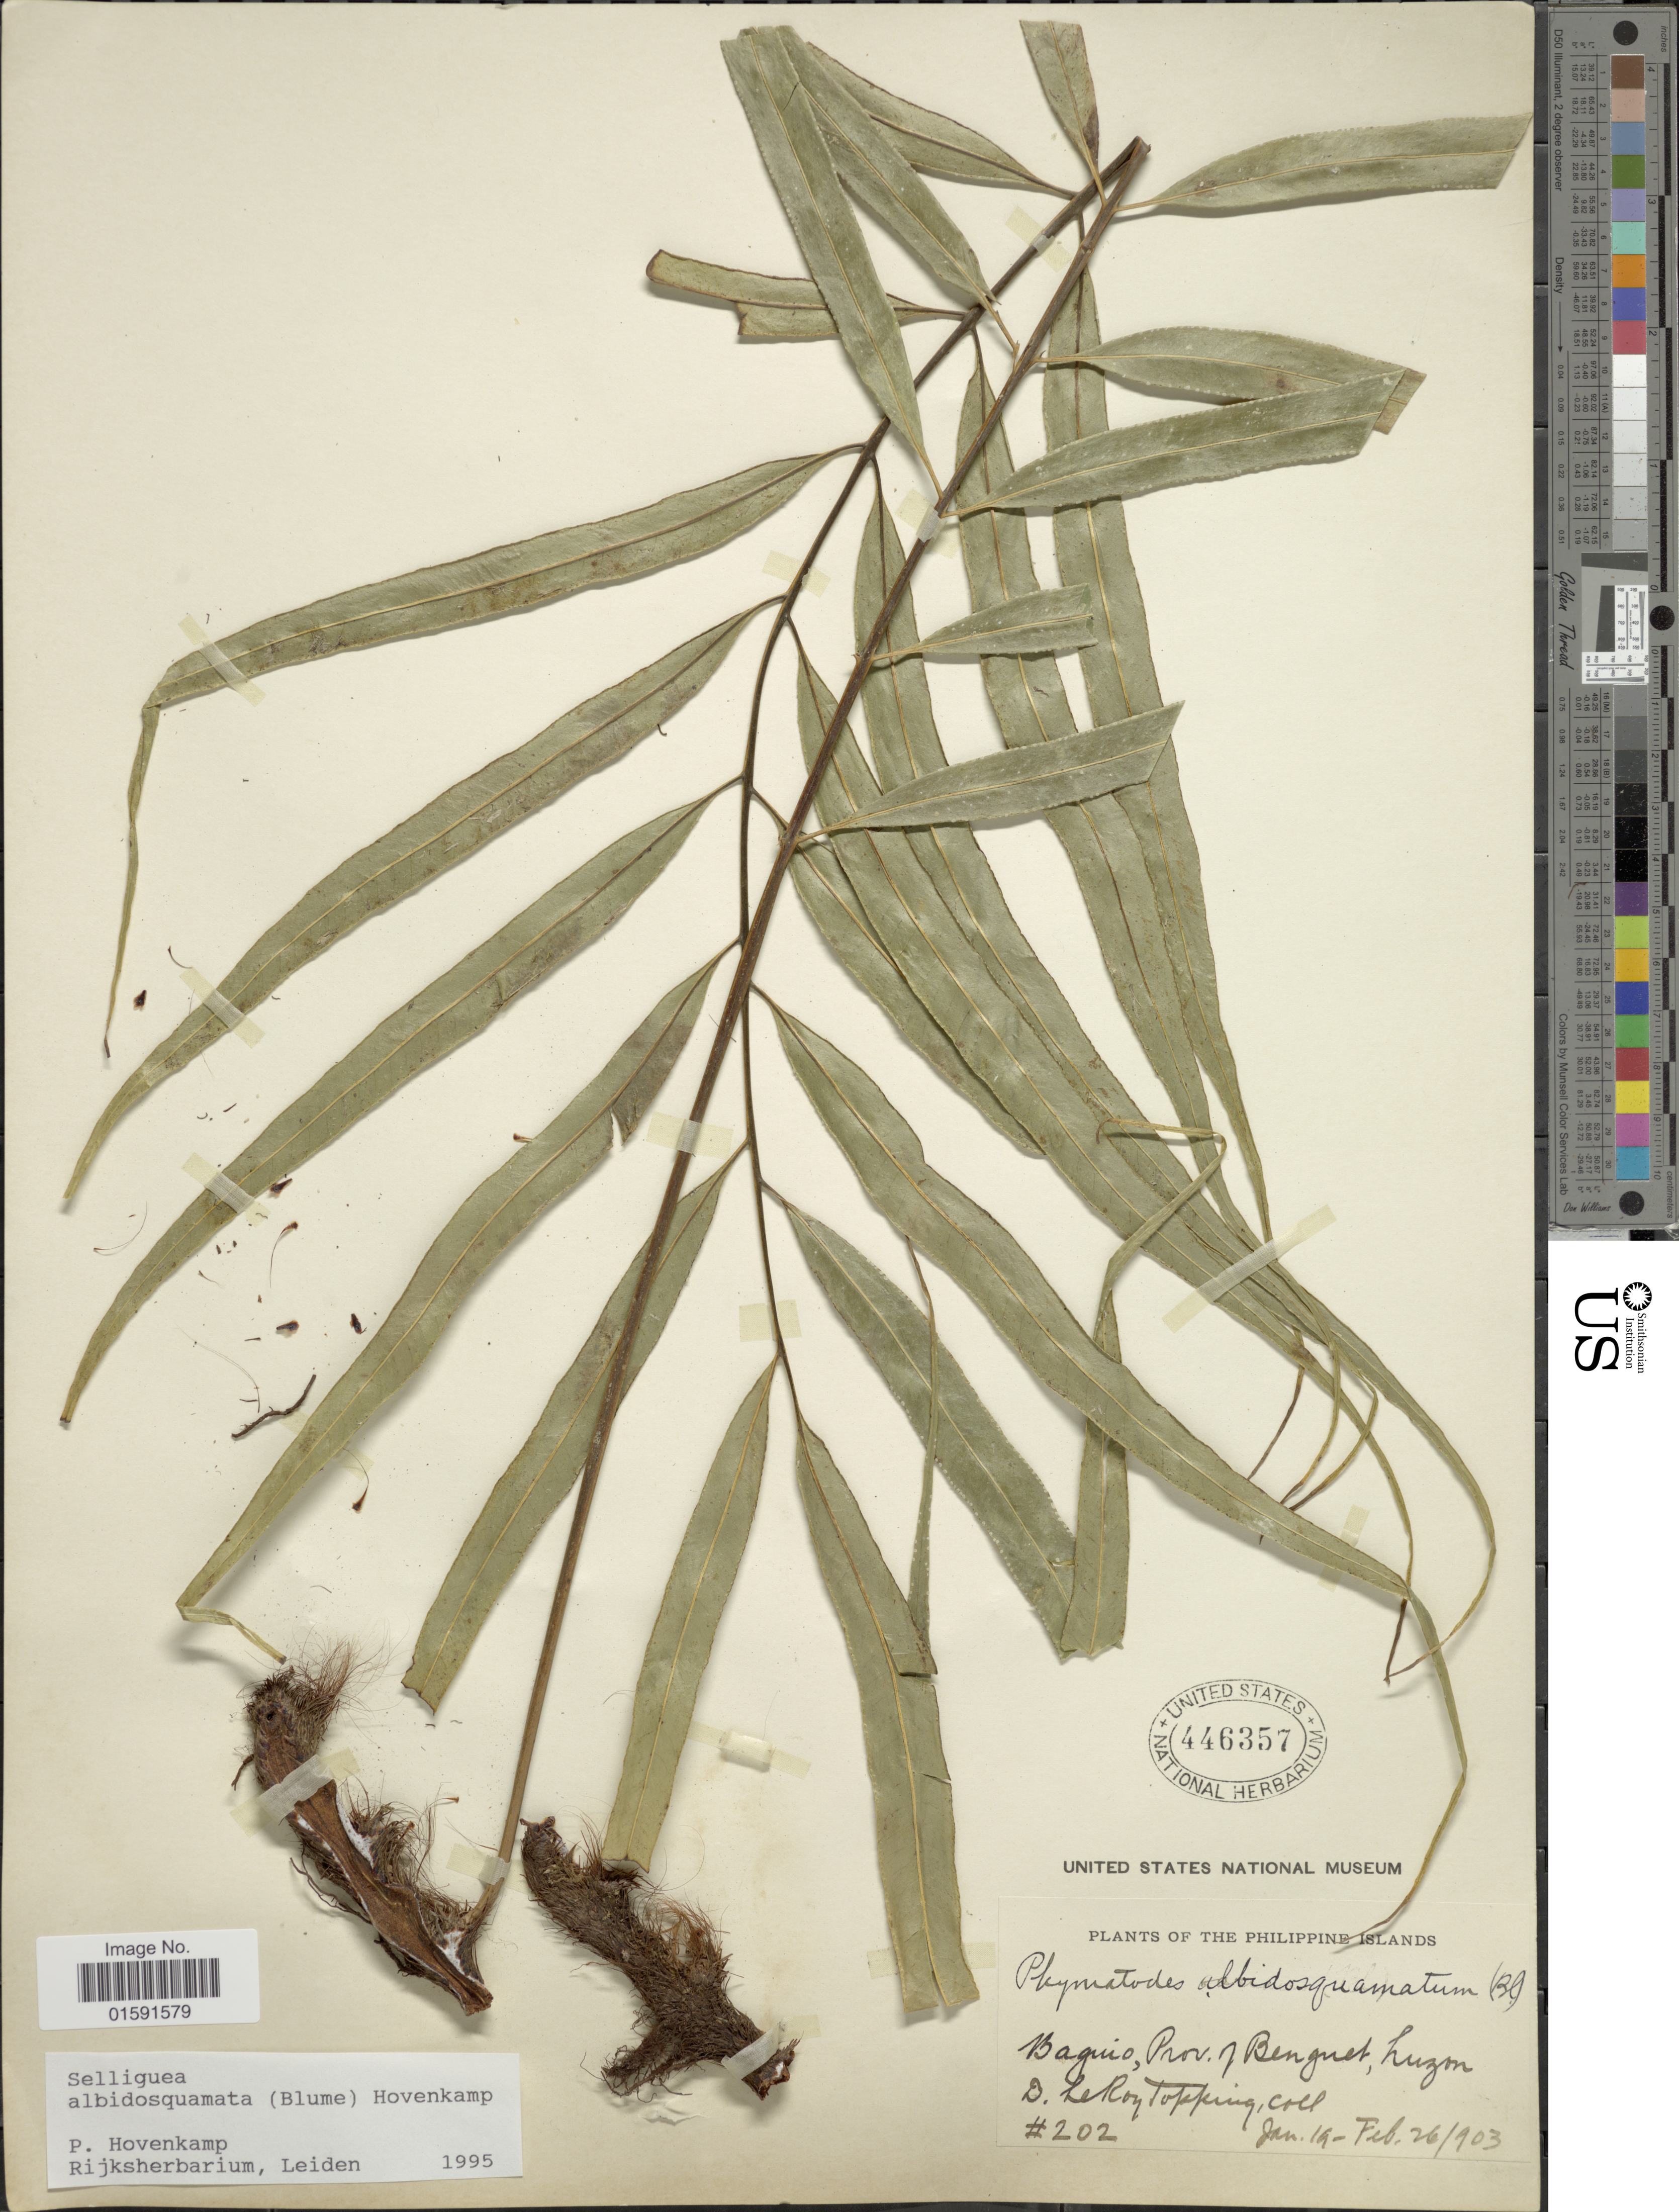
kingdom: Plantae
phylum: Tracheophyta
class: Polypodiopsida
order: Polypodiales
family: Polypodiaceae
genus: Selliguea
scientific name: Selliguea albidosquamata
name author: (Blume) Parris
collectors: D. L. Topping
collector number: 202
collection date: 1903-01-19/1903-02-26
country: Philippines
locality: Baguio, Prov. of Benguet, Luzon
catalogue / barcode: US 446357